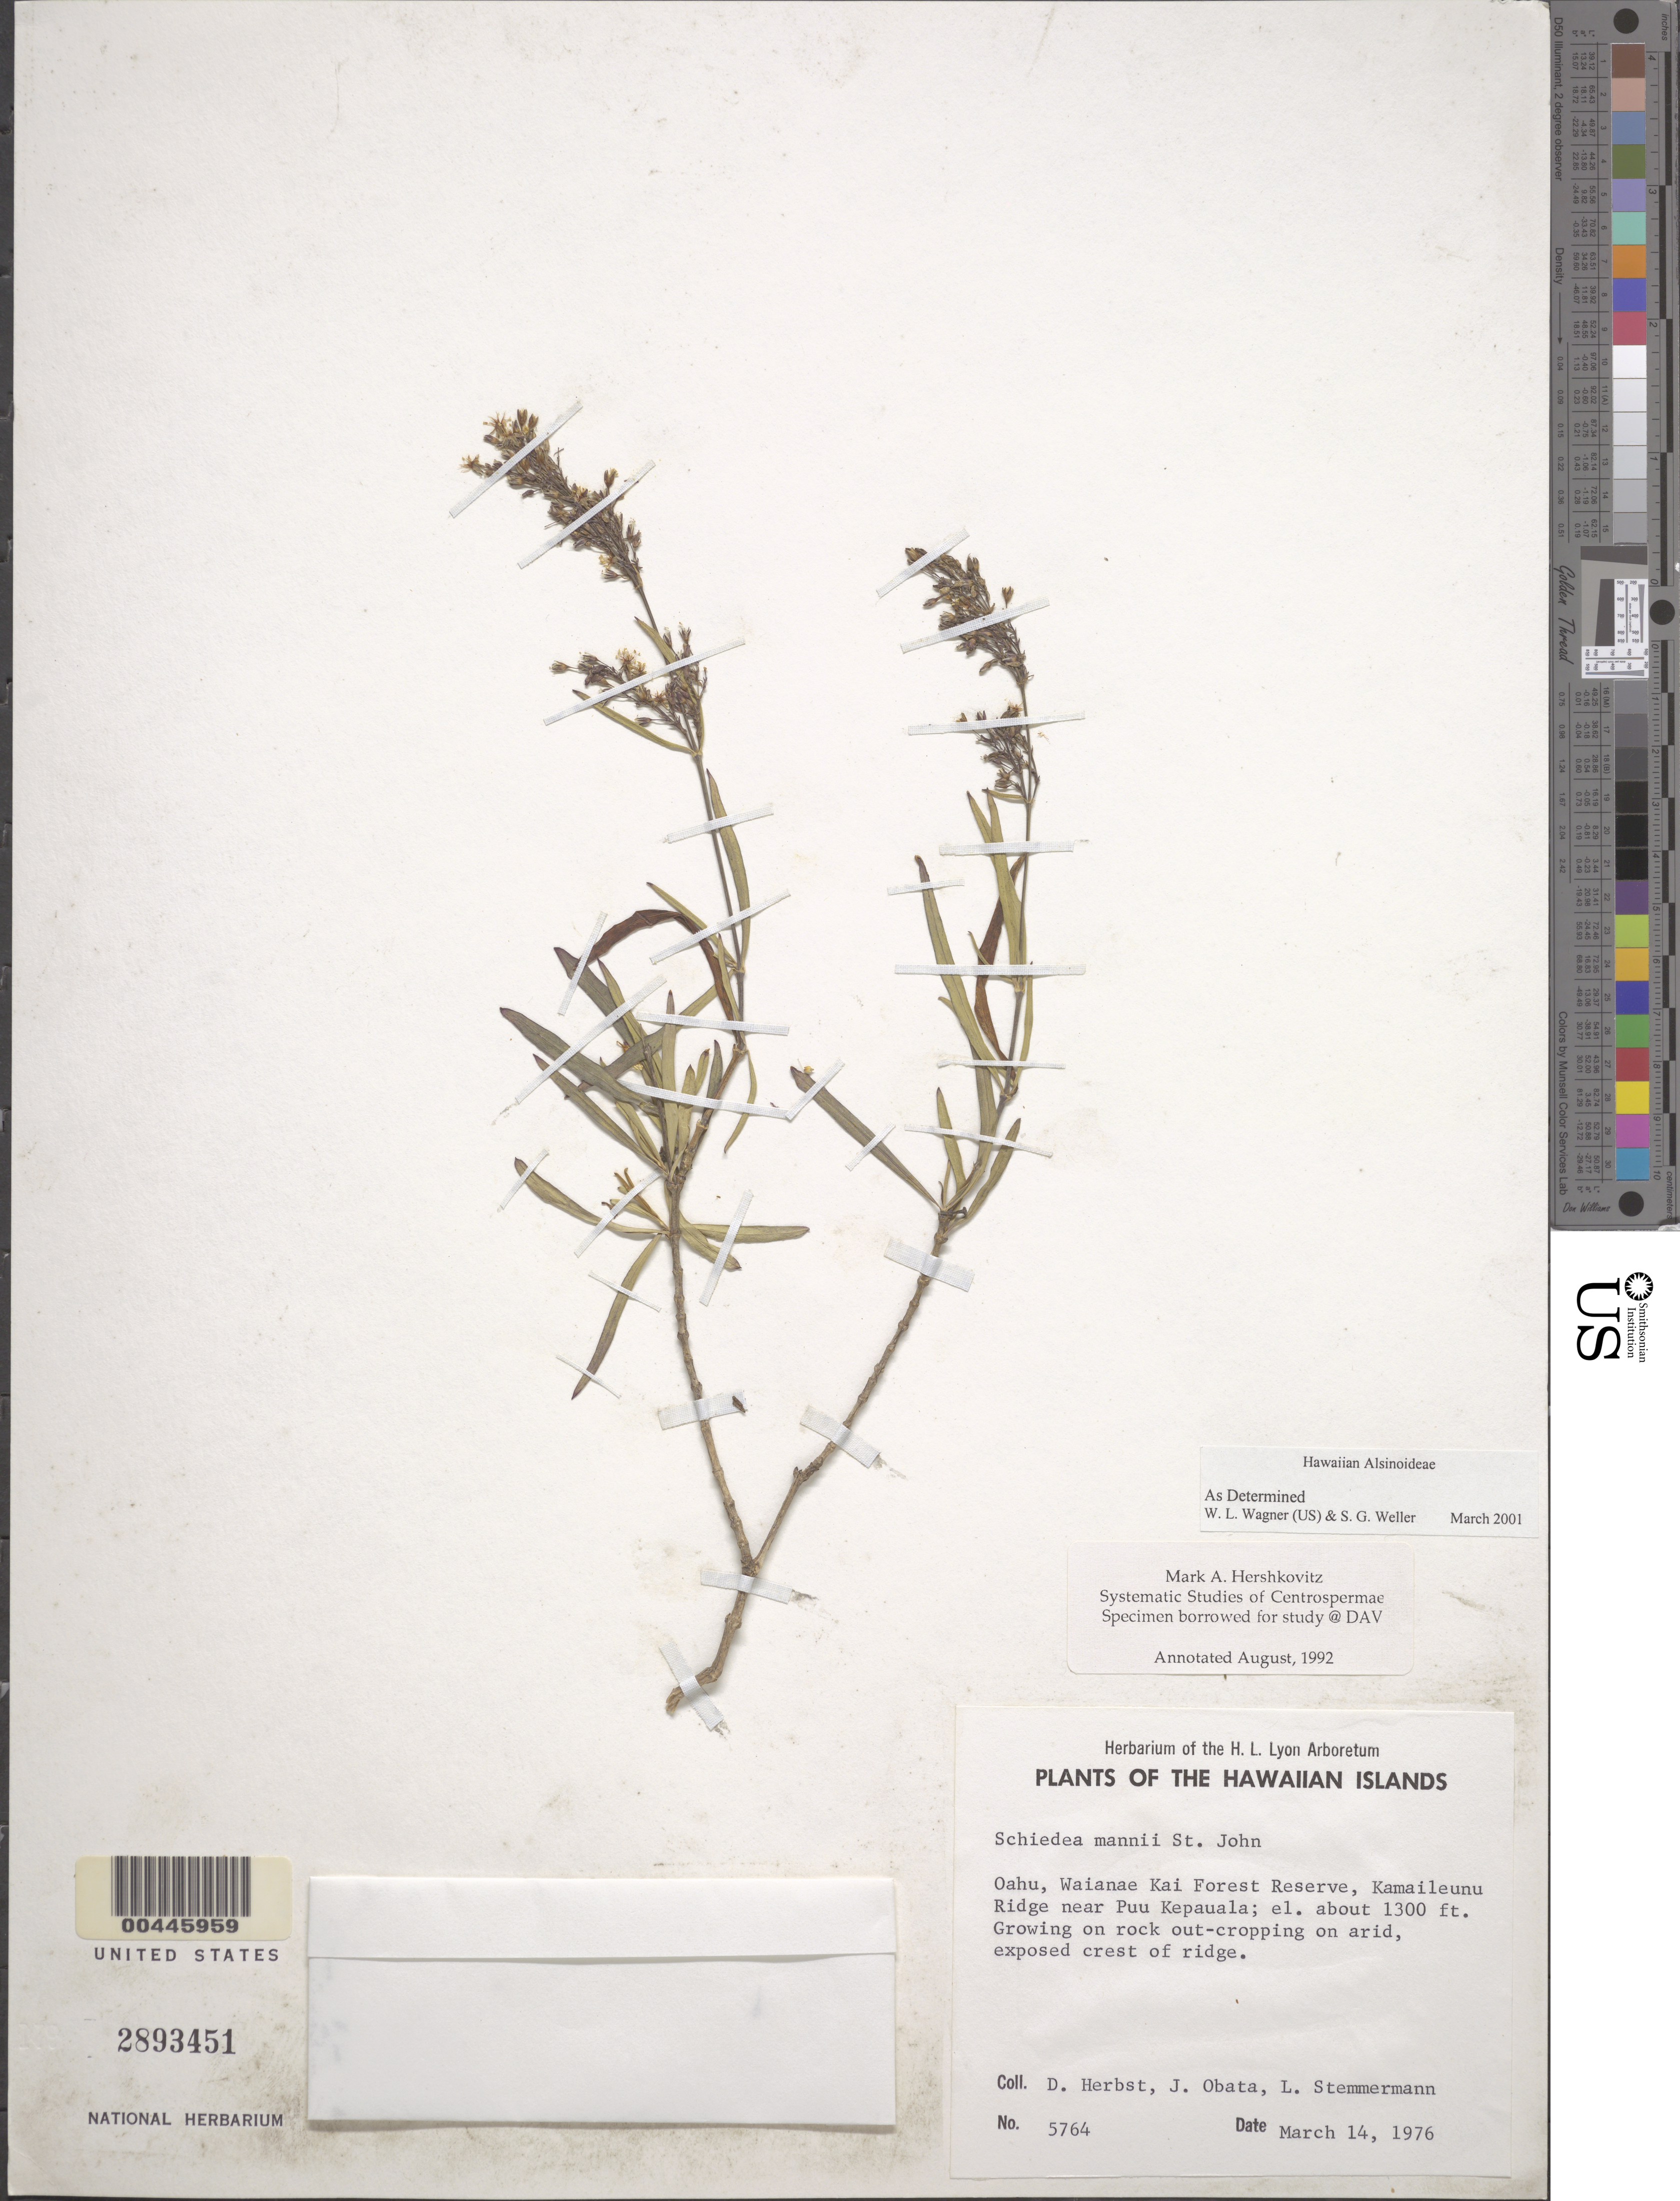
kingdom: Plantae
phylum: Tracheophyta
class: Magnoliopsida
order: Caryophyllales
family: Caryophyllaceae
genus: Schiedea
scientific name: Schiedea mannii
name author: H. St. John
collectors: D. R. Herbst, J. Obata & L. Stemmermann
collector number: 5764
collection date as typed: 14 Mar 1976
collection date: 1976-03-14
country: United States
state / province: Hawaii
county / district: Honolulu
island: Oahu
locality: Waianae Kai For Res, Kamaileunu Ridge near Puu Kepauala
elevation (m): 396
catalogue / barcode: US 2893451